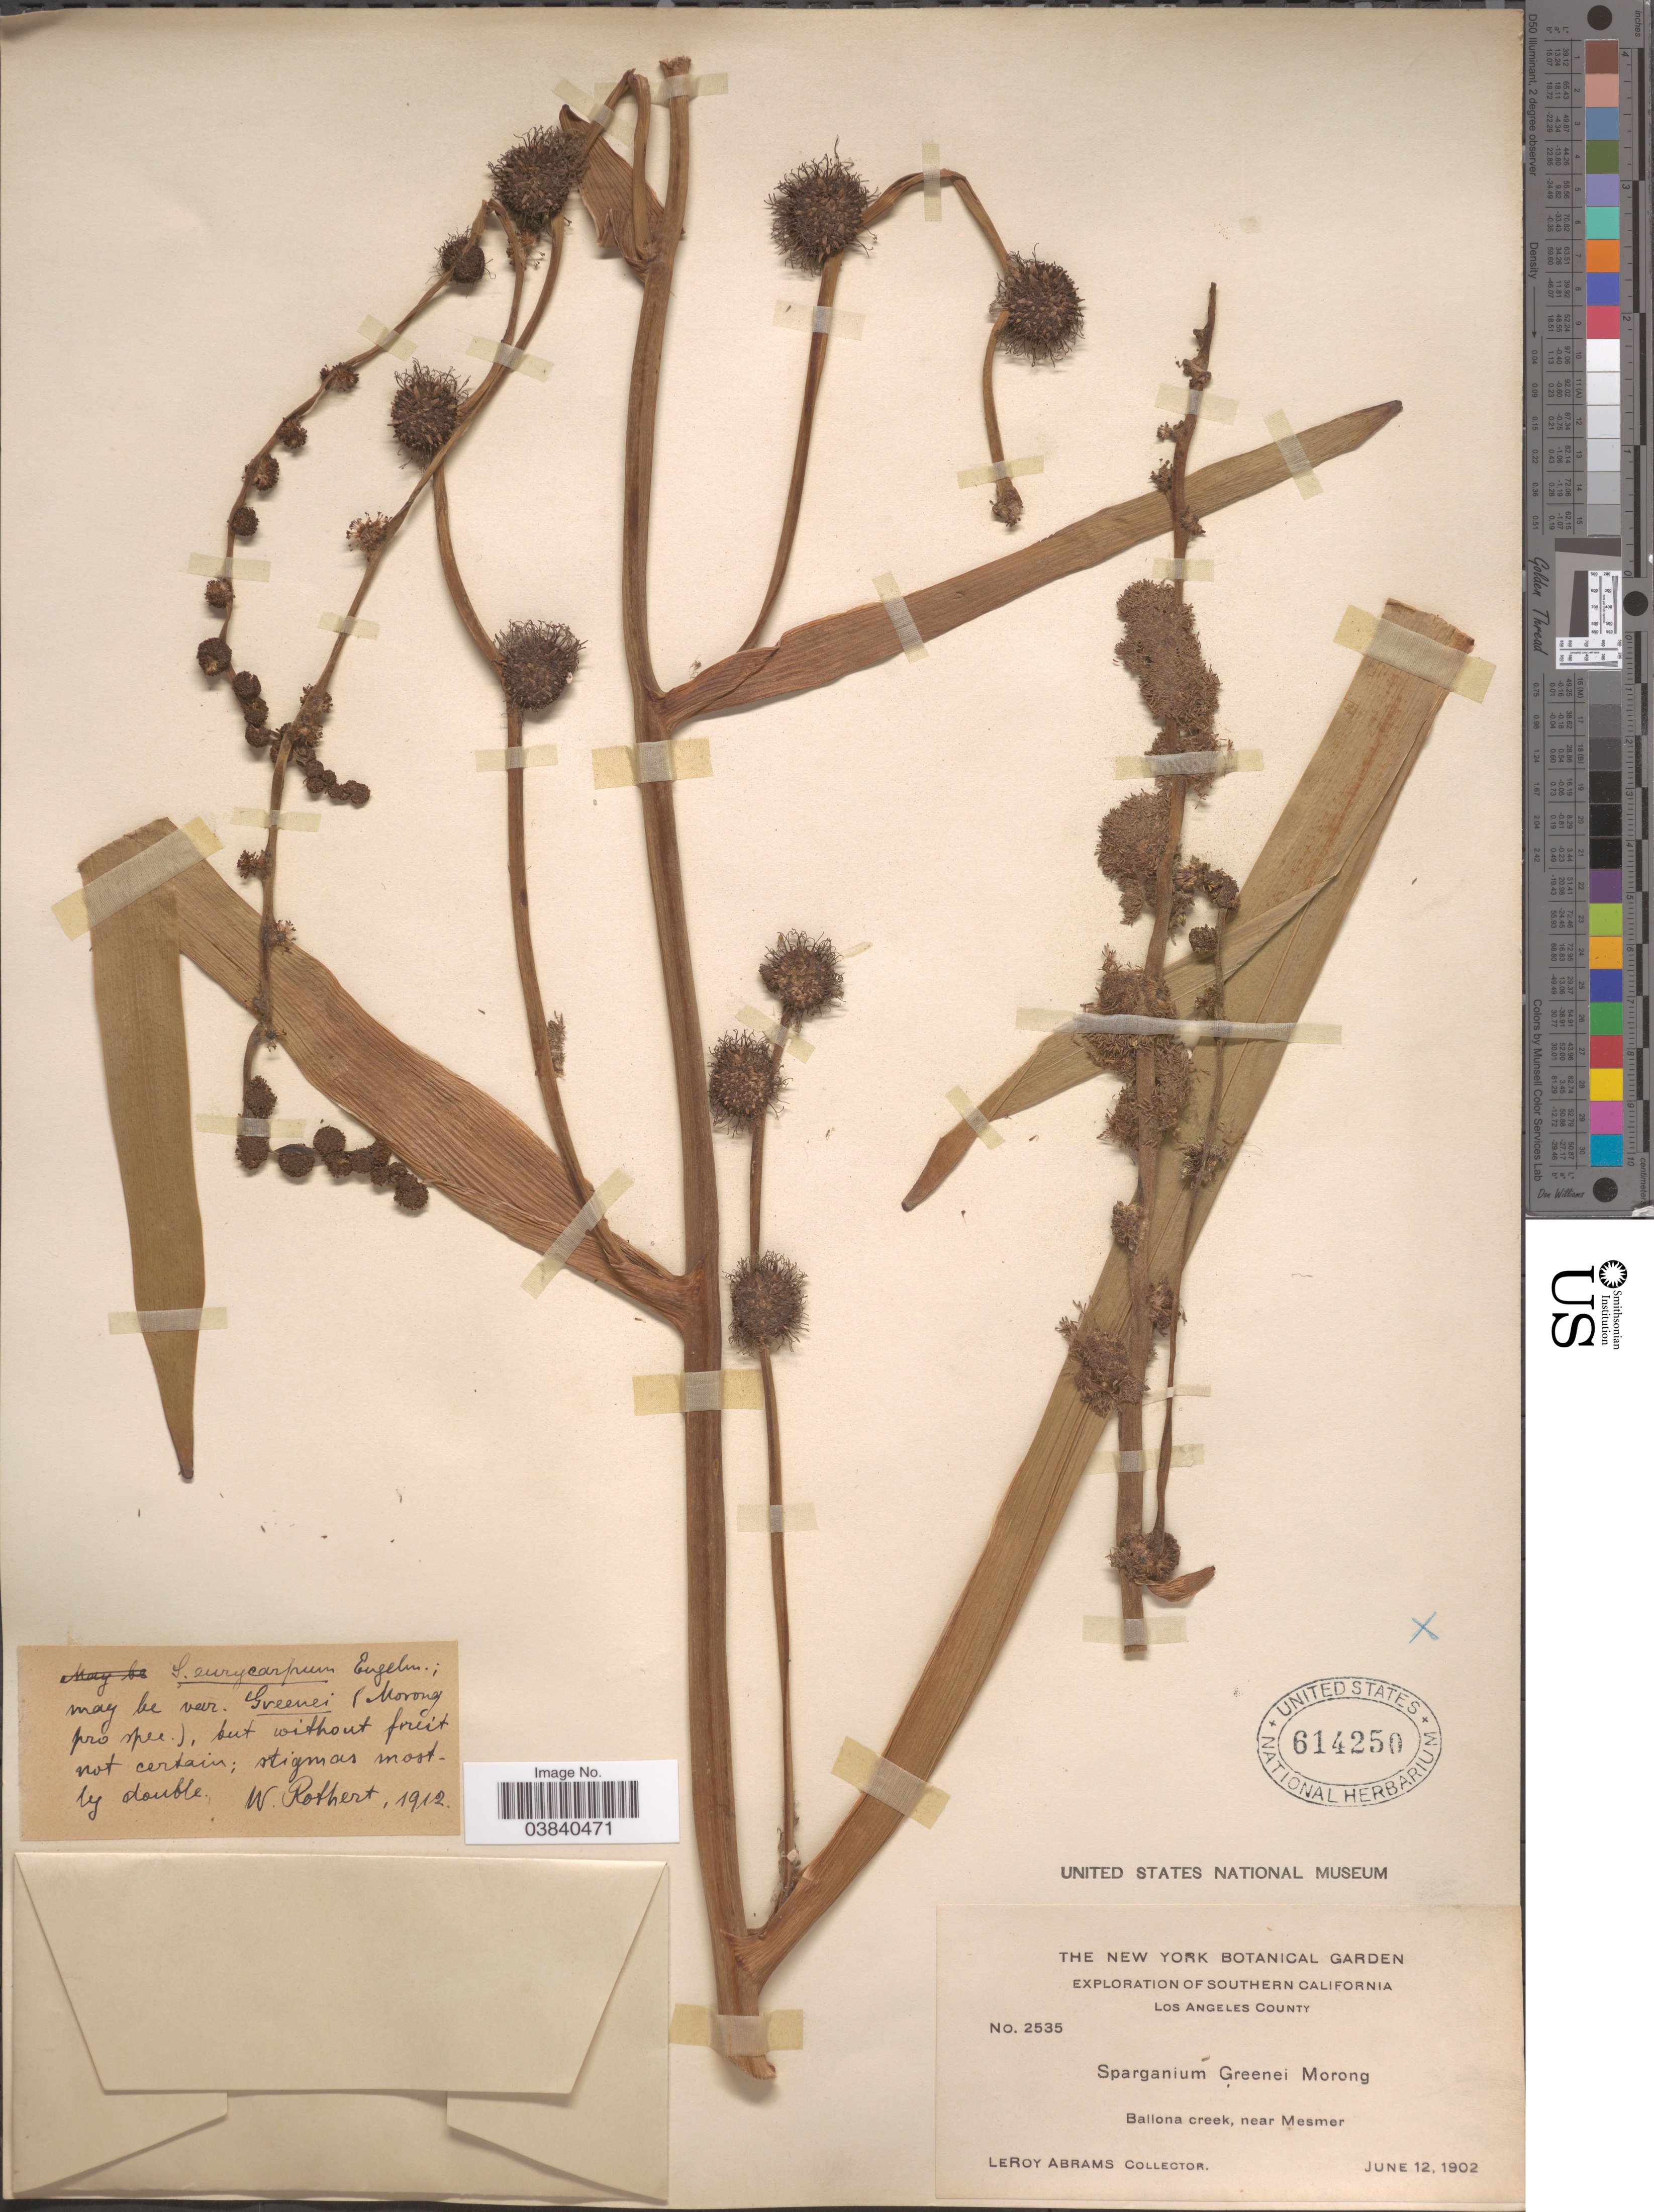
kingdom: Plantae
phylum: Tracheophyta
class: Liliopsida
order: Poales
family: Typhaceae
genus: Sparganium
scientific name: Sparganium eurycarpum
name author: Engelm.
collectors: L. Abrams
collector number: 2535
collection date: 1902-06-12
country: United States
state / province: California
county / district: Los Angeles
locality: Southern California. Los Angeles County. Ballona creek, near Mesmer.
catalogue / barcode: US 614250